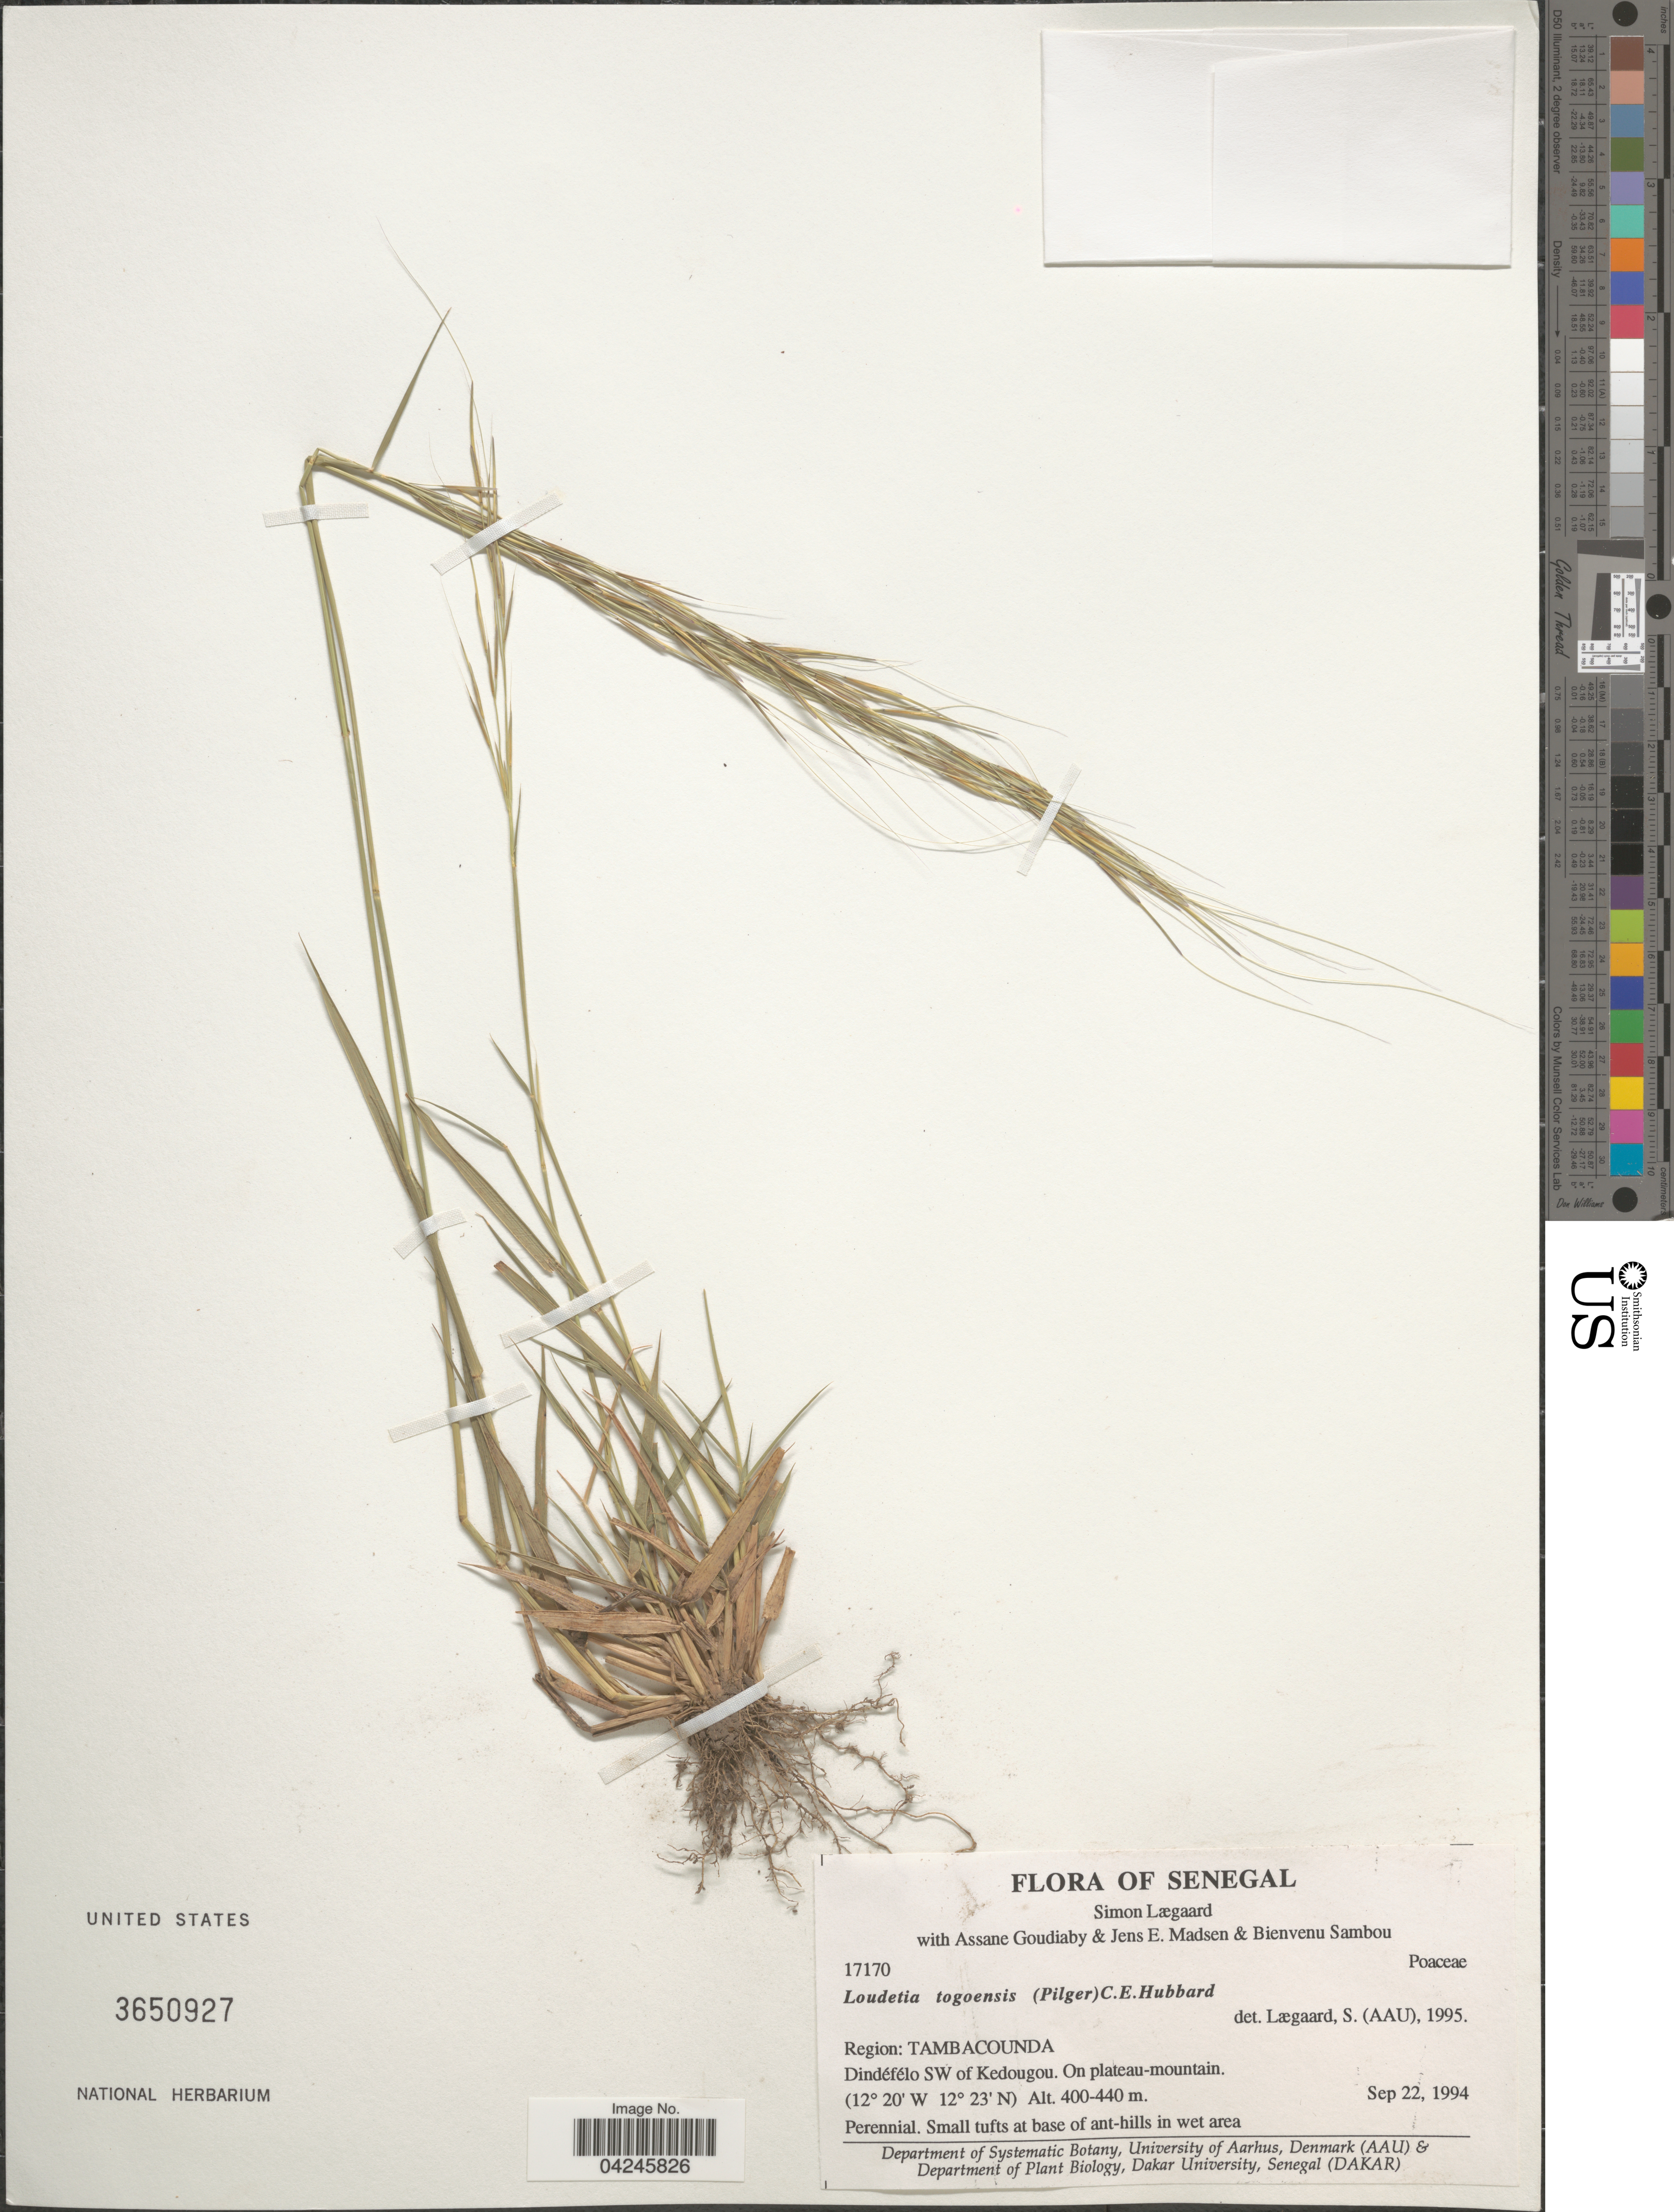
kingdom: Plantae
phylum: Tracheophyta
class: Liliopsida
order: Poales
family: Poaceae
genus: Loudetia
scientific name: Loudetia togoensis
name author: (Pilg.) C. E. Hubb.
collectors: S. Lægaard, A. Goudiaby, J. E. Madsen & B. Sambou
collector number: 17170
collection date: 1994-09-22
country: Senegal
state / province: Tambacounda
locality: Region: Tambacounda. Dindéfélo SW of Kedougou. On plateau-mountain. At base of ant-hills in wet area.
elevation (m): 400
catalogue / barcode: US 3650927